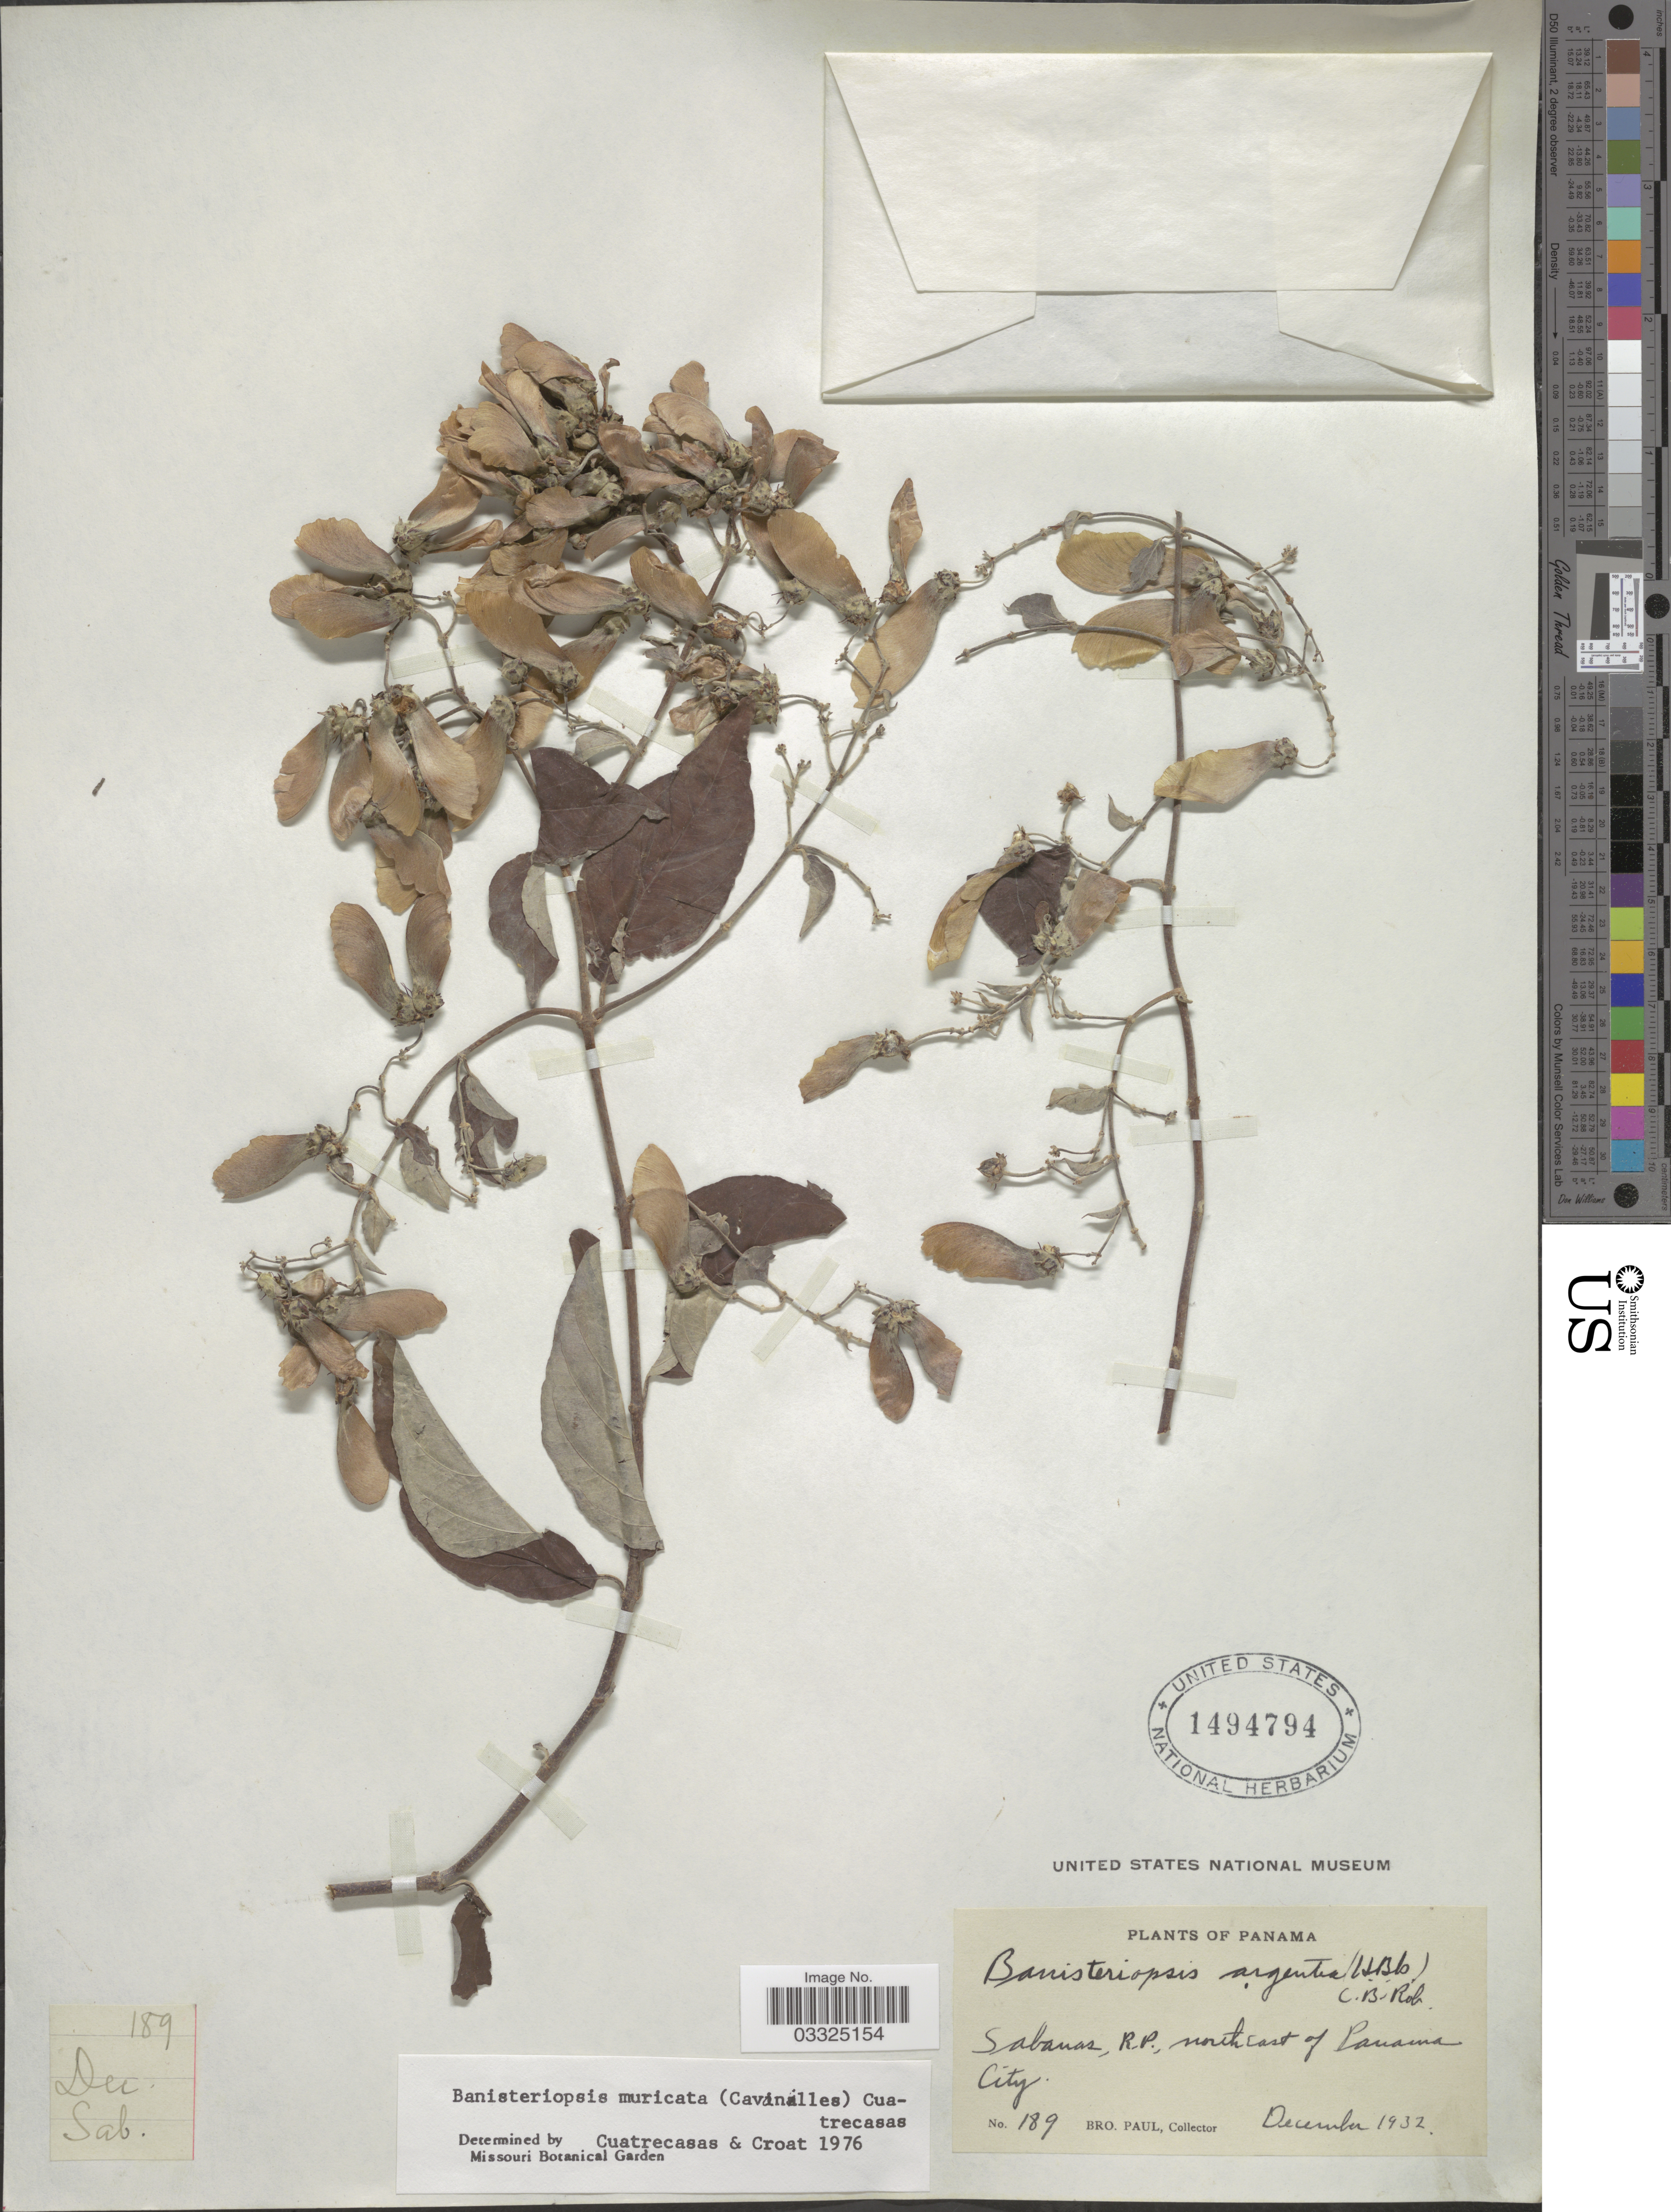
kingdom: Plantae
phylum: Tracheophyta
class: Magnoliopsida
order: Malpighiales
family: Malpighiaceae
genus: Banisteriopsis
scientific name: Banisteriopsis muricata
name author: (Cav.) Cuatrec.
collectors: B. Paul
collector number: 189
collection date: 1932-12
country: Panama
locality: Sabanas, R.P., northeast of Panama City.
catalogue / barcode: US 1494794